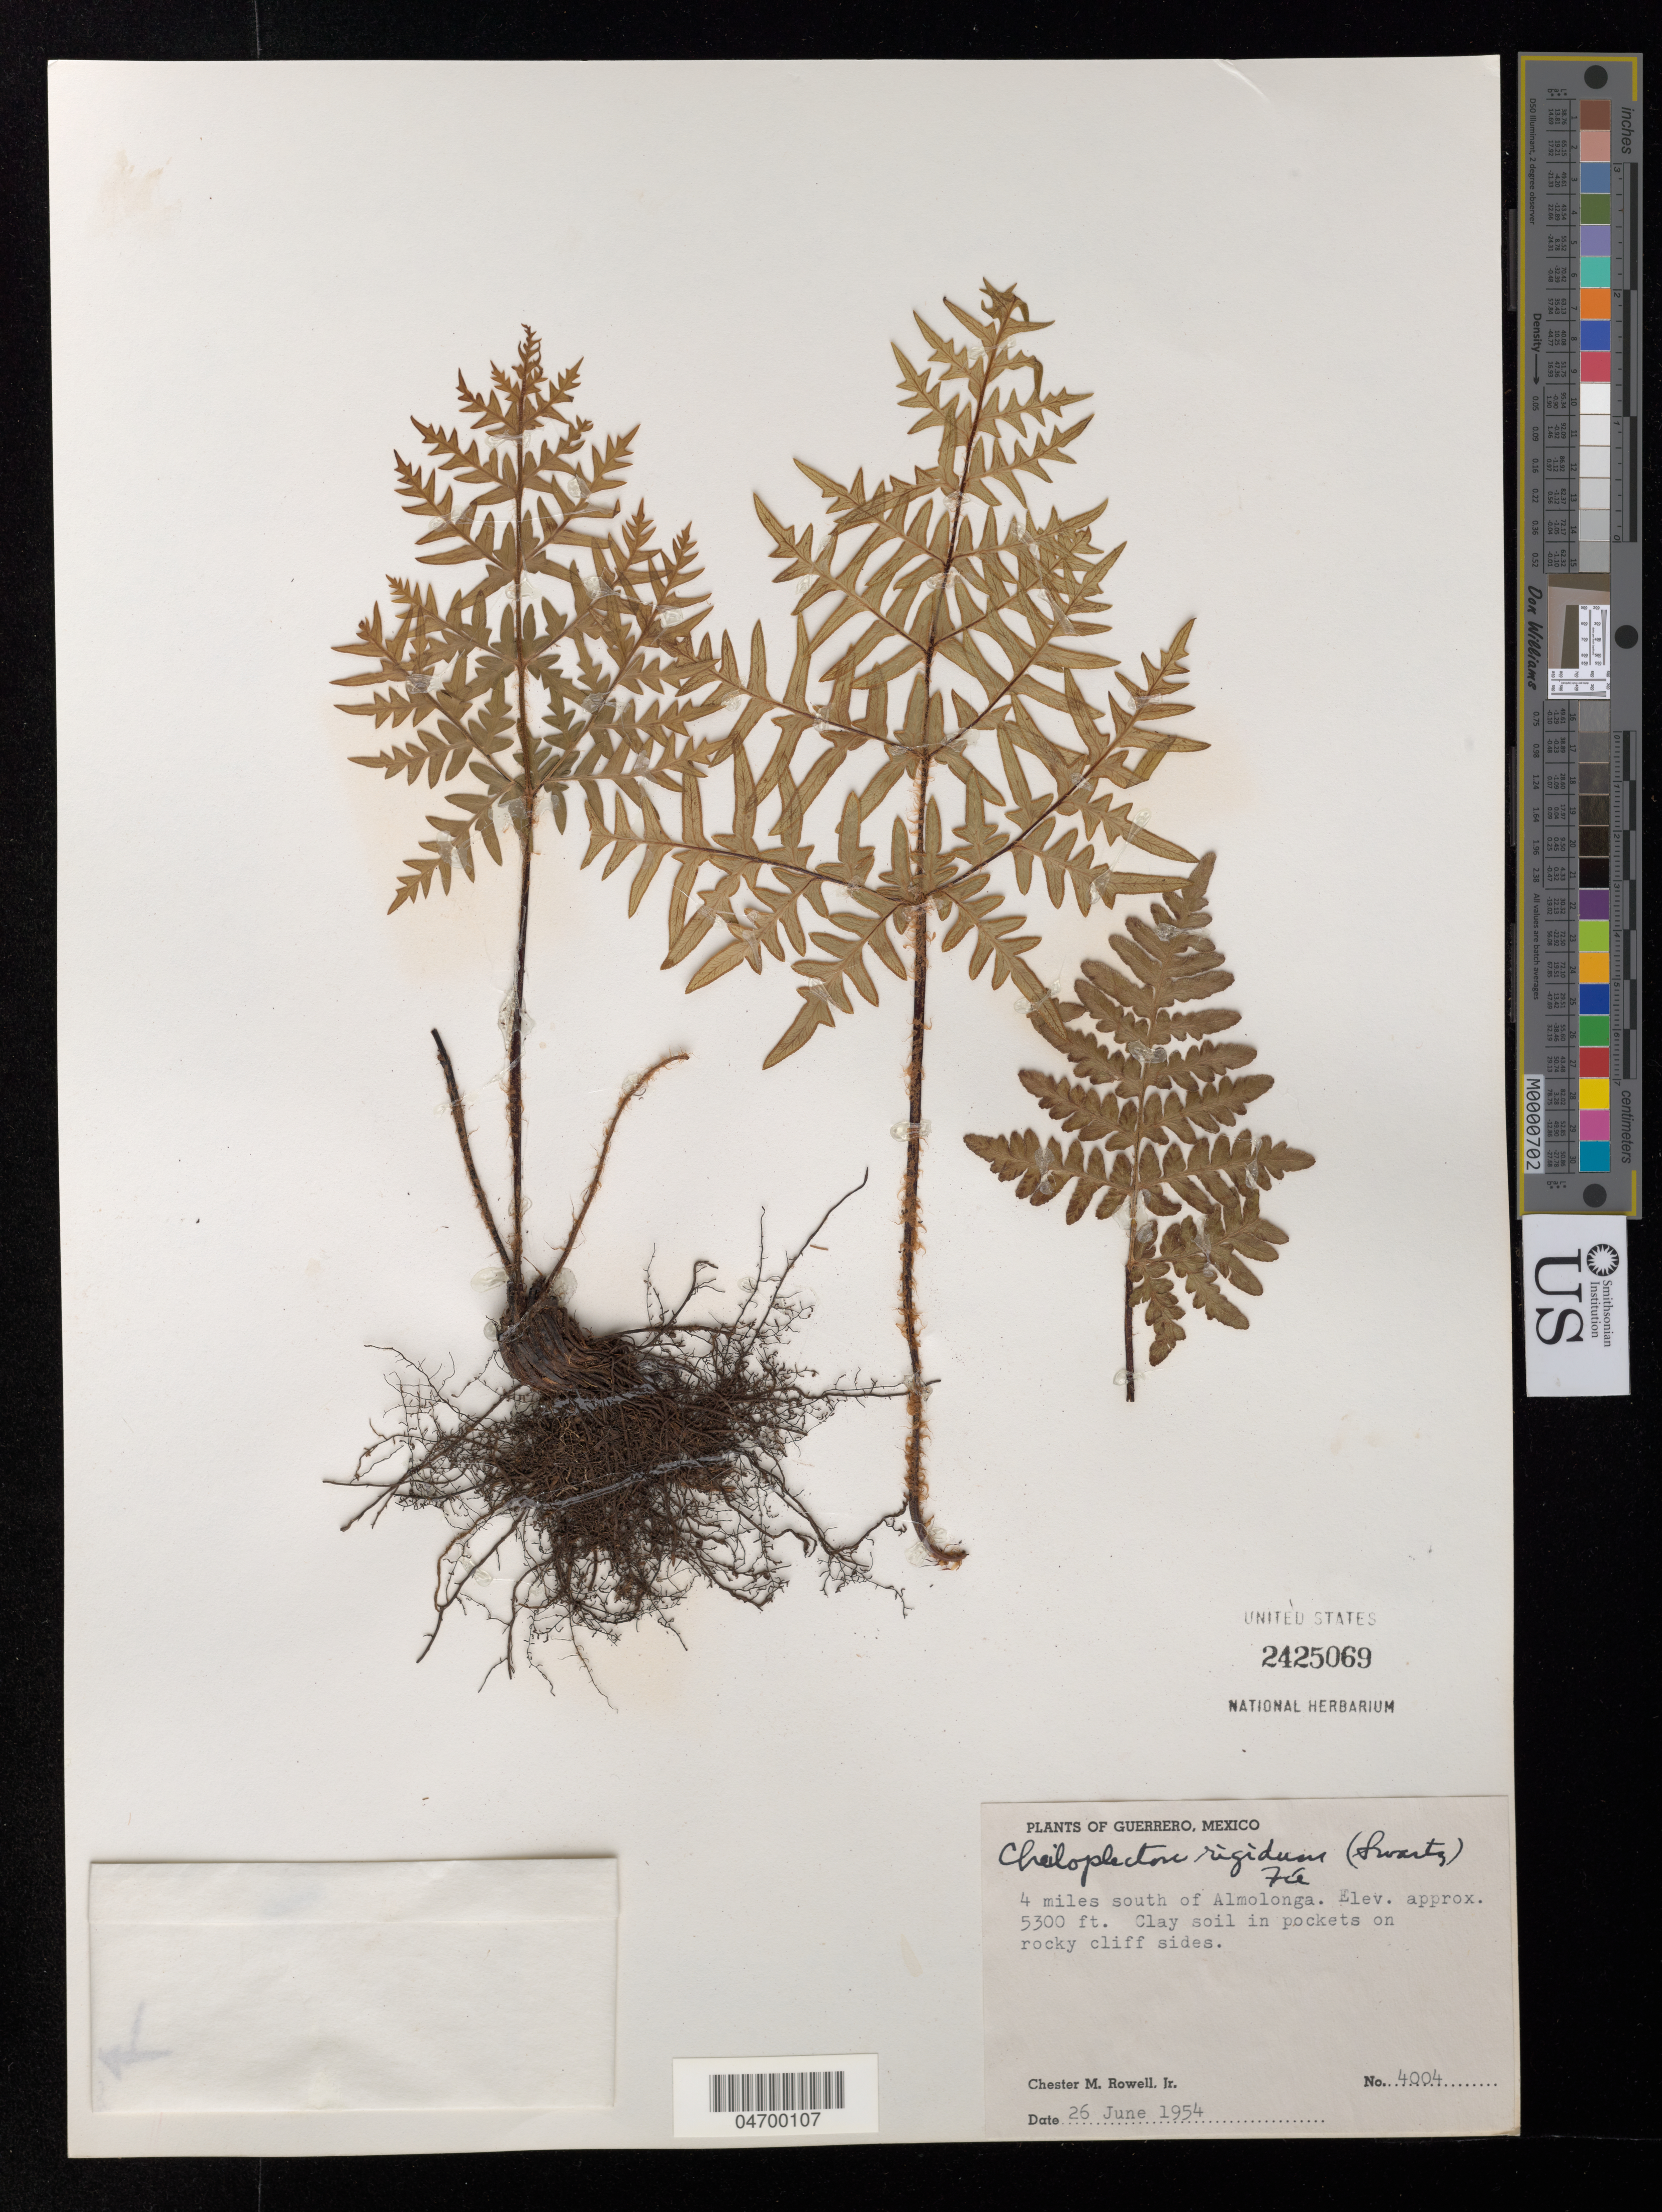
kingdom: Plantae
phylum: Tracheophyta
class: Polypodiopsida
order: Polypodiales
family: Pteridaceae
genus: Cheiloplecton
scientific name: Cheiloplecton rigidum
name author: (Sw.) Fée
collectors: C. M. Rowell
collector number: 4004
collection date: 1954-06-26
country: Mexico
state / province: Guerrero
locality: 4 miles south of Almolonga.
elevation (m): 1615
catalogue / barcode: US 2425069